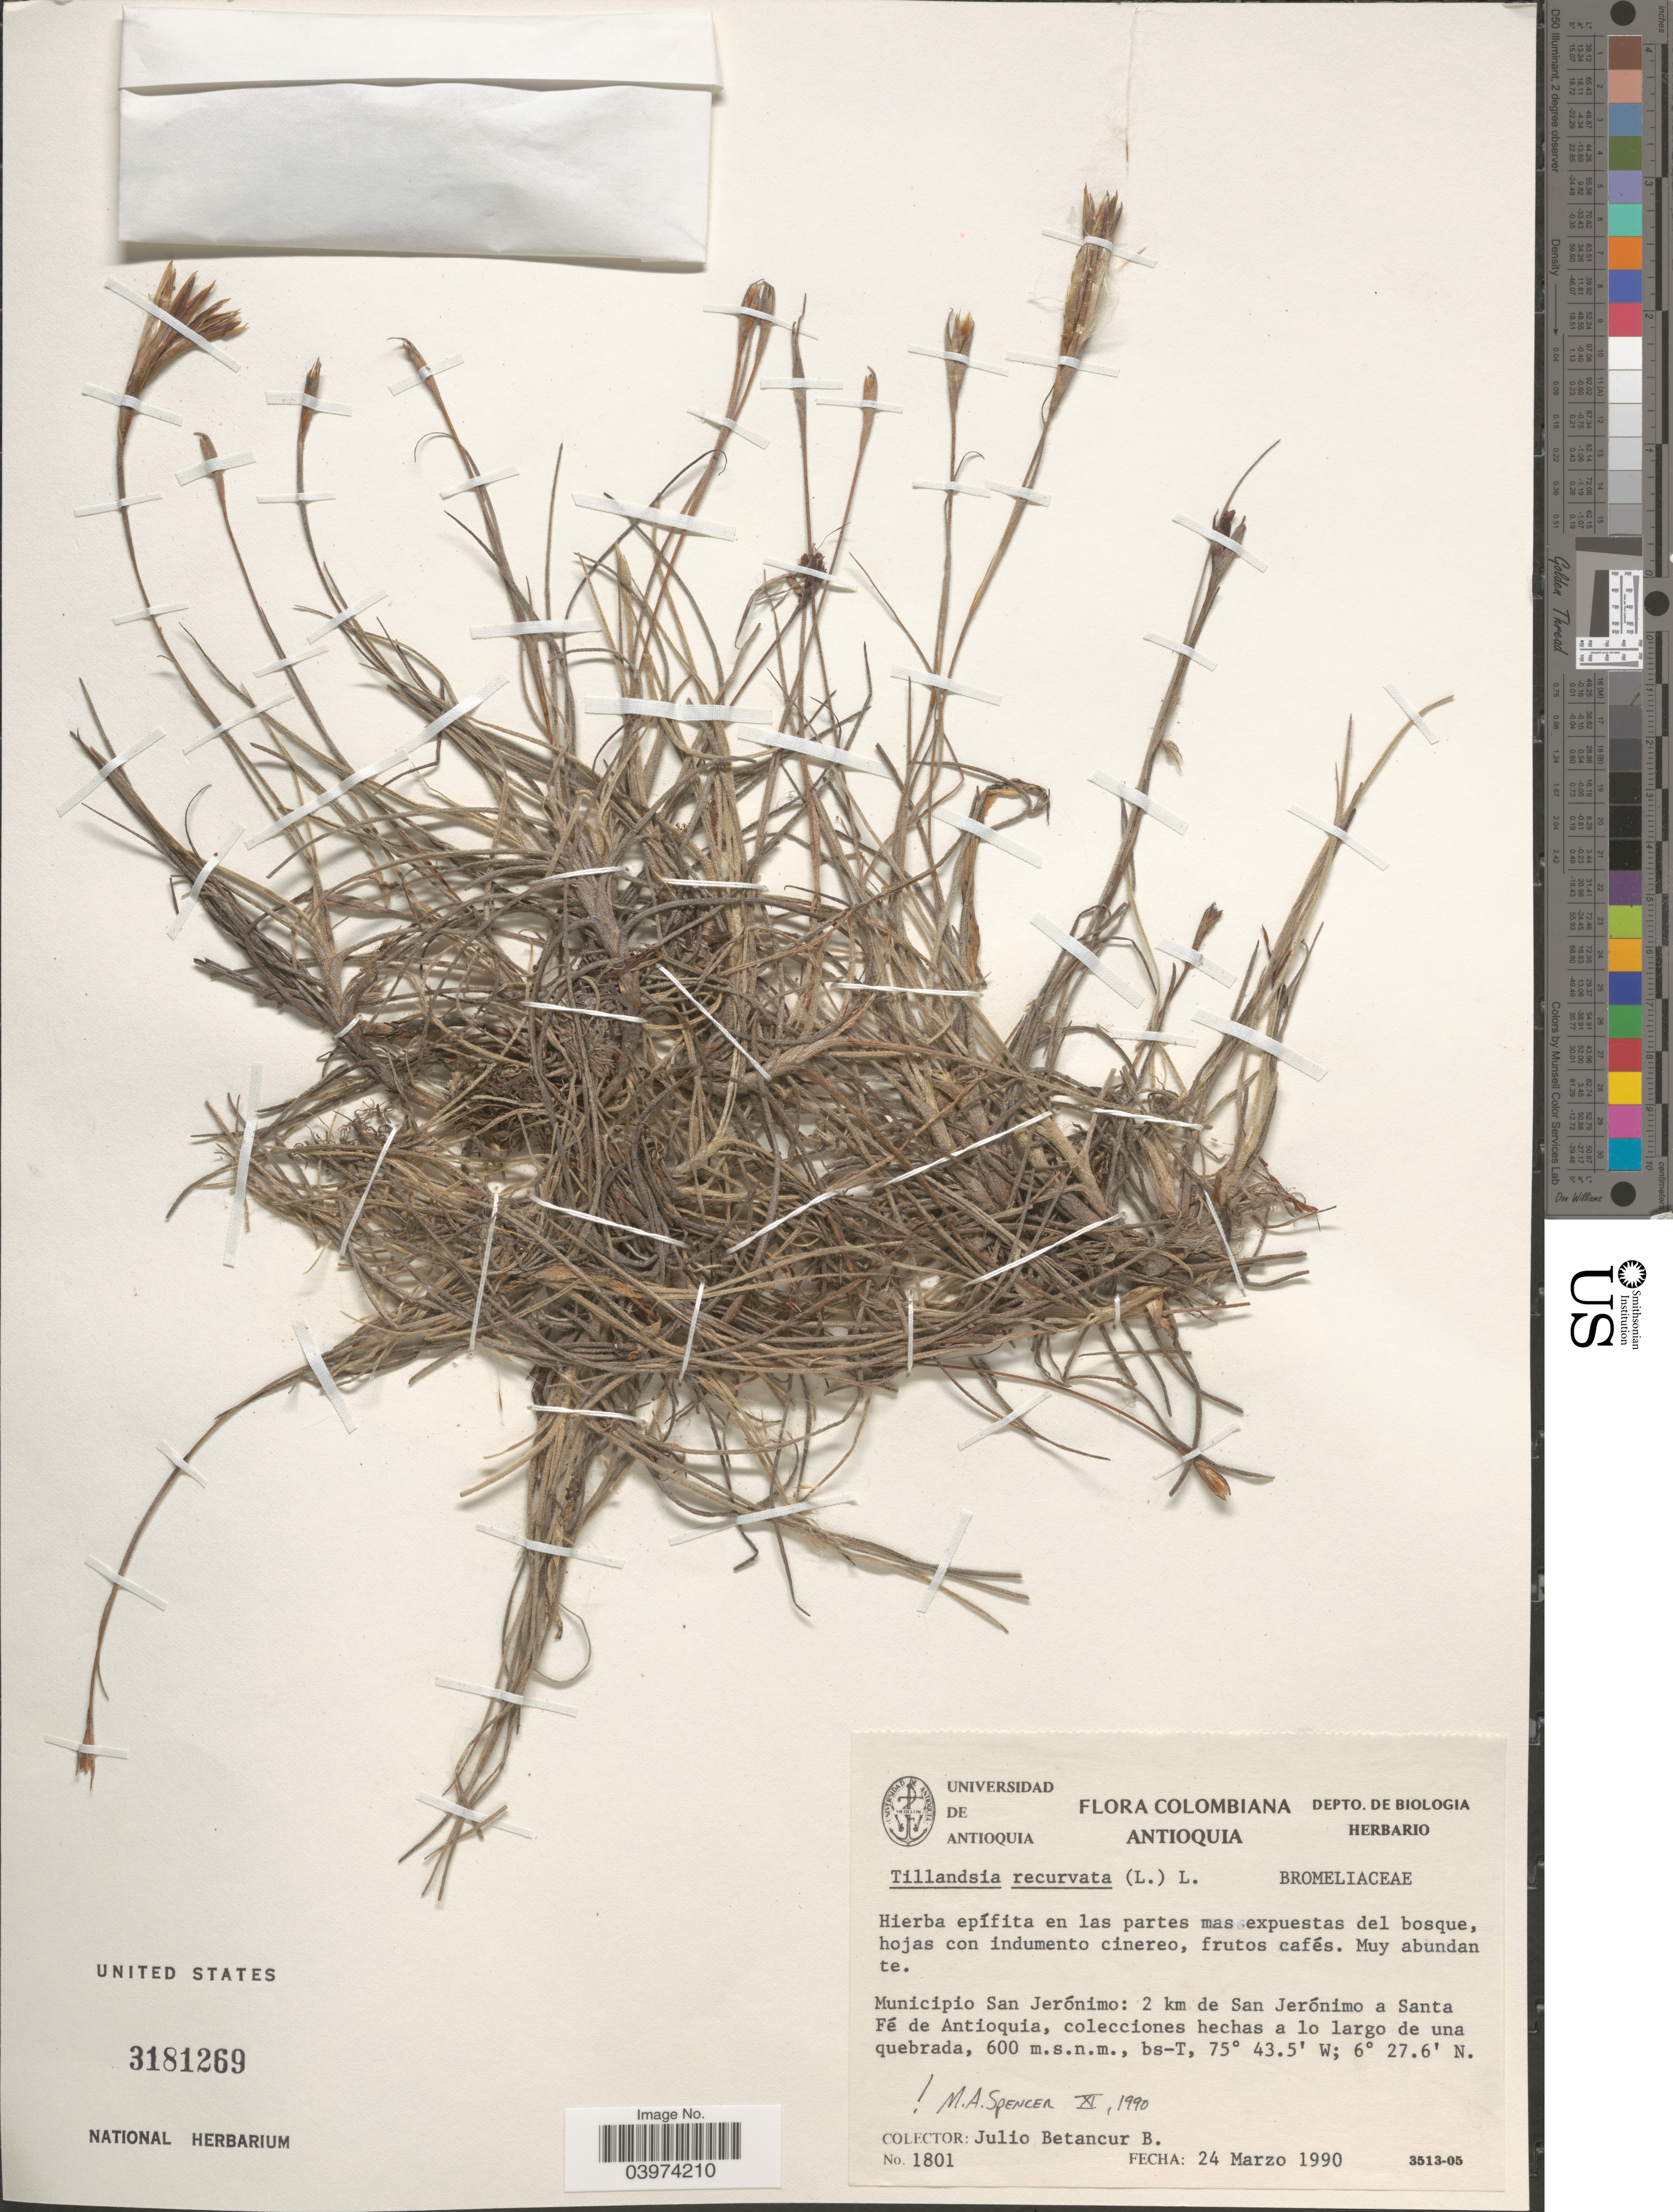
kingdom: Plantae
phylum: Tracheophyta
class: Liliopsida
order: Poales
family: Bromeliaceae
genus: Tillandsia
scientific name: Tillandsia recurvata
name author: L.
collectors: J. Betancur-B.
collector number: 1801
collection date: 1990-03-24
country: Colombia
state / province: Antioquia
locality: Municipio San Jerónimo: 2 km de San Jerónimo a Santa Fé de Antioquia.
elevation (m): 600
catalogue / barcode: US 3181269